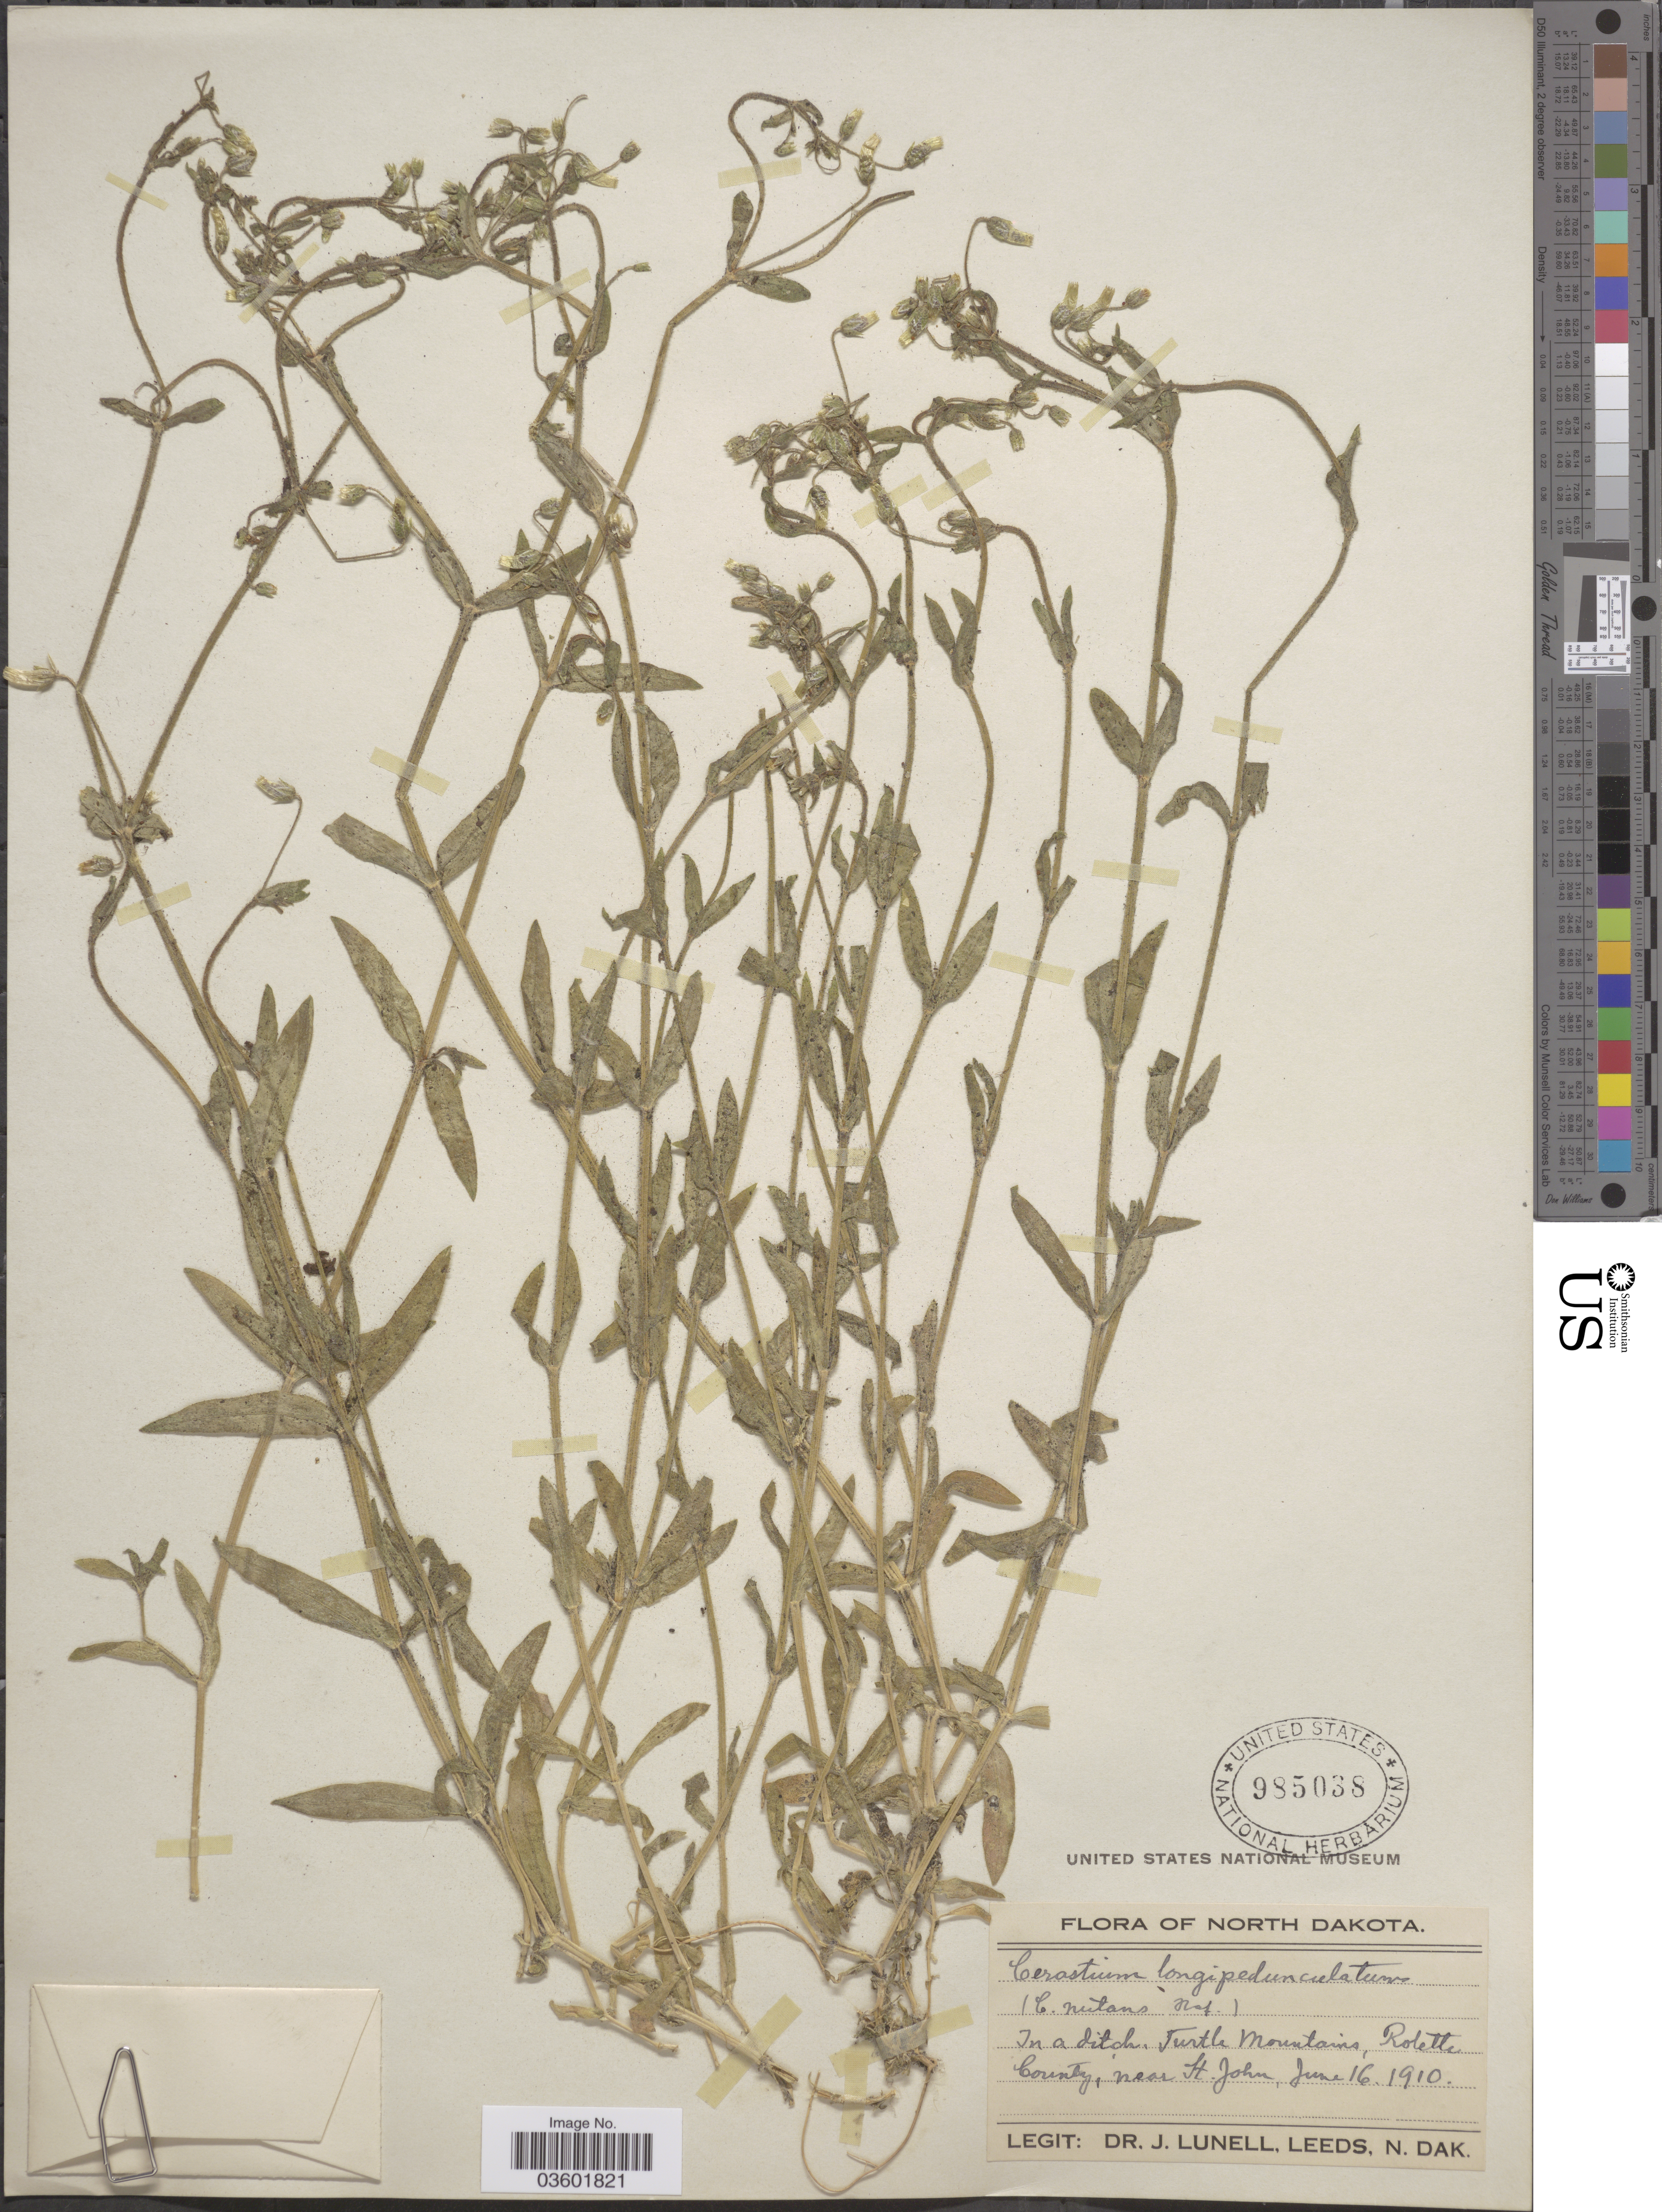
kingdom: Plantae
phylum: Tracheophyta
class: Magnoliopsida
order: Caryophyllales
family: Caryophyllaceae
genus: Cerastium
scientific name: Cerastium longipedunculatum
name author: Muhl.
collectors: J. Lunell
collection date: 1910-06-16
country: United States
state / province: North Dakota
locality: Turtle Mountains, Rolette County, near St. John.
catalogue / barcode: US 985038